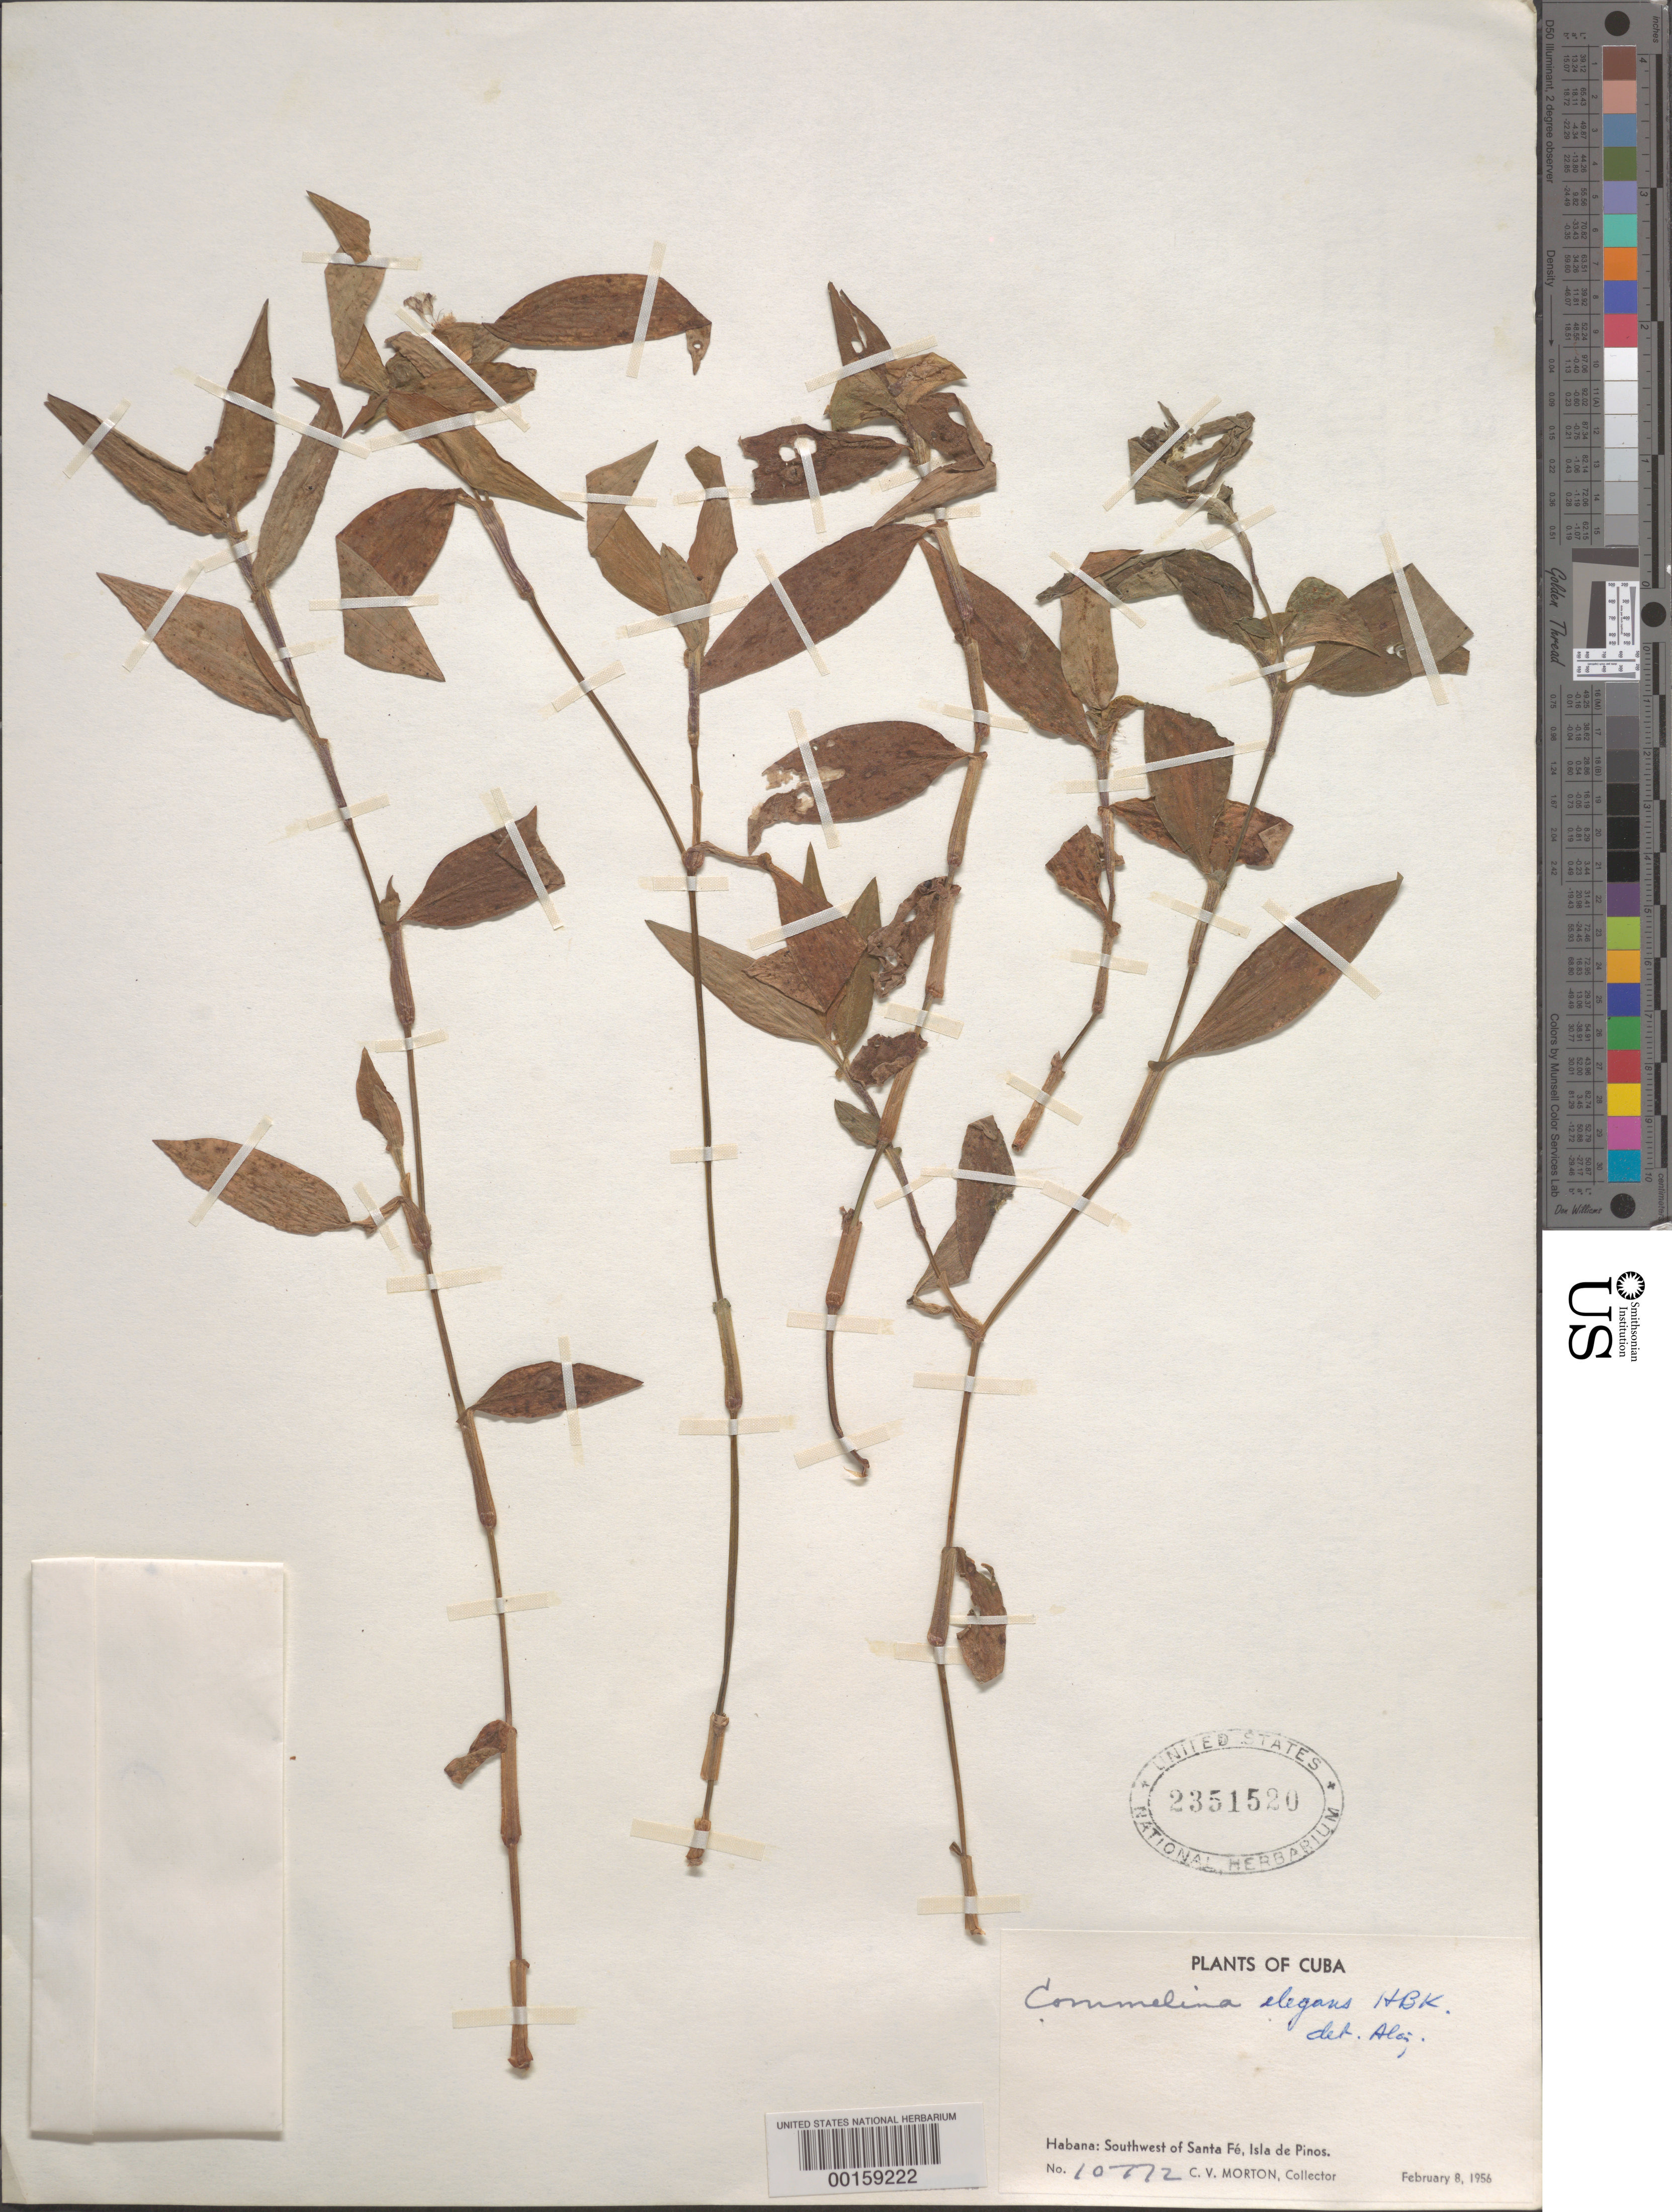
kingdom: Plantae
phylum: Tracheophyta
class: Liliopsida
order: Commelinales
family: Commelinaceae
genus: Commelina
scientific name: Commelina erecta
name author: L.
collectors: C. V. Morton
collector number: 10772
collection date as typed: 08 Feb 1956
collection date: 1956-02-08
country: Cuba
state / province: Isla de La Juventud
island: Isla de La Juventud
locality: Habana; sw of santa fe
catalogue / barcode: US 2351520